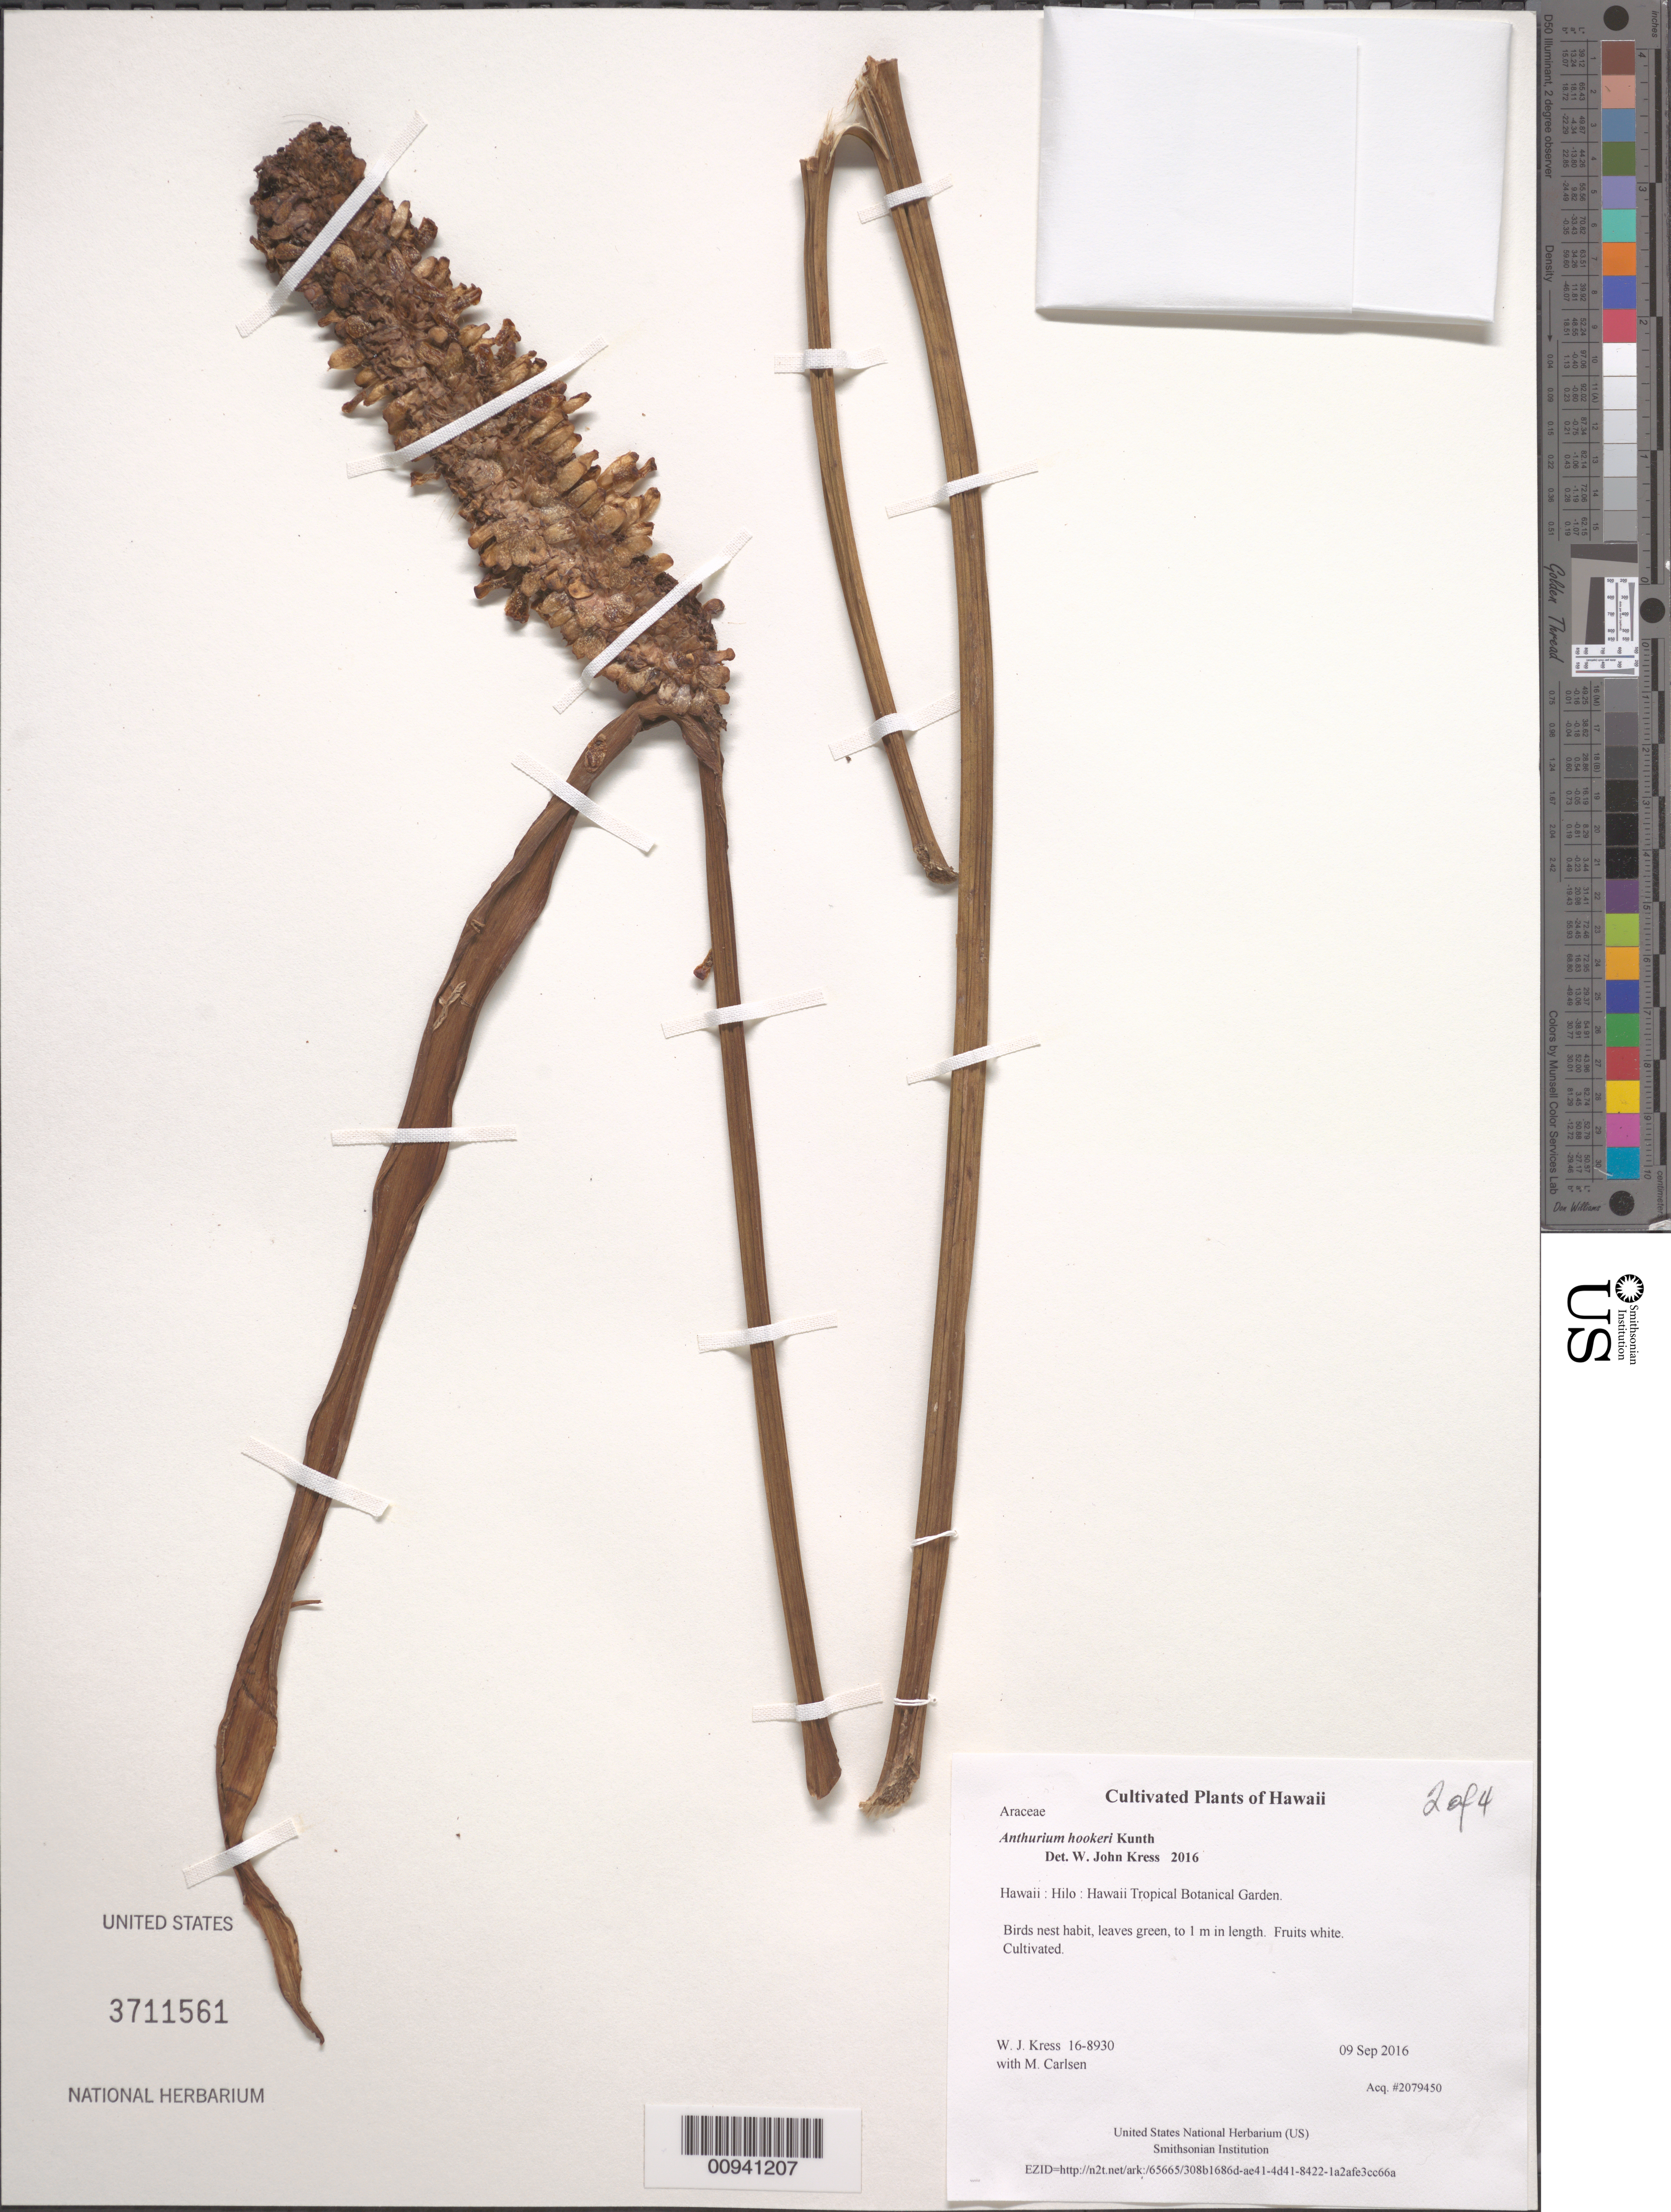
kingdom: Plantae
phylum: Tracheophyta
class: Liliopsida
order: Alismatales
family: Araceae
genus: Anthurium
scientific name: Anthurium hookeri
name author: Kunth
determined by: Kress, W. J., (US), Smithsonian Institution - National Museum of Natural History (UNITED STATES)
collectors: W. J. Kress & M. M. Carlsen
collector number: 16-8930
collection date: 2016-09-09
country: United States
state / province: Hawaii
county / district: Hawaii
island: Hawaii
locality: Hawaii Tropical Botanical Garden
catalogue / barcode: US 3711561